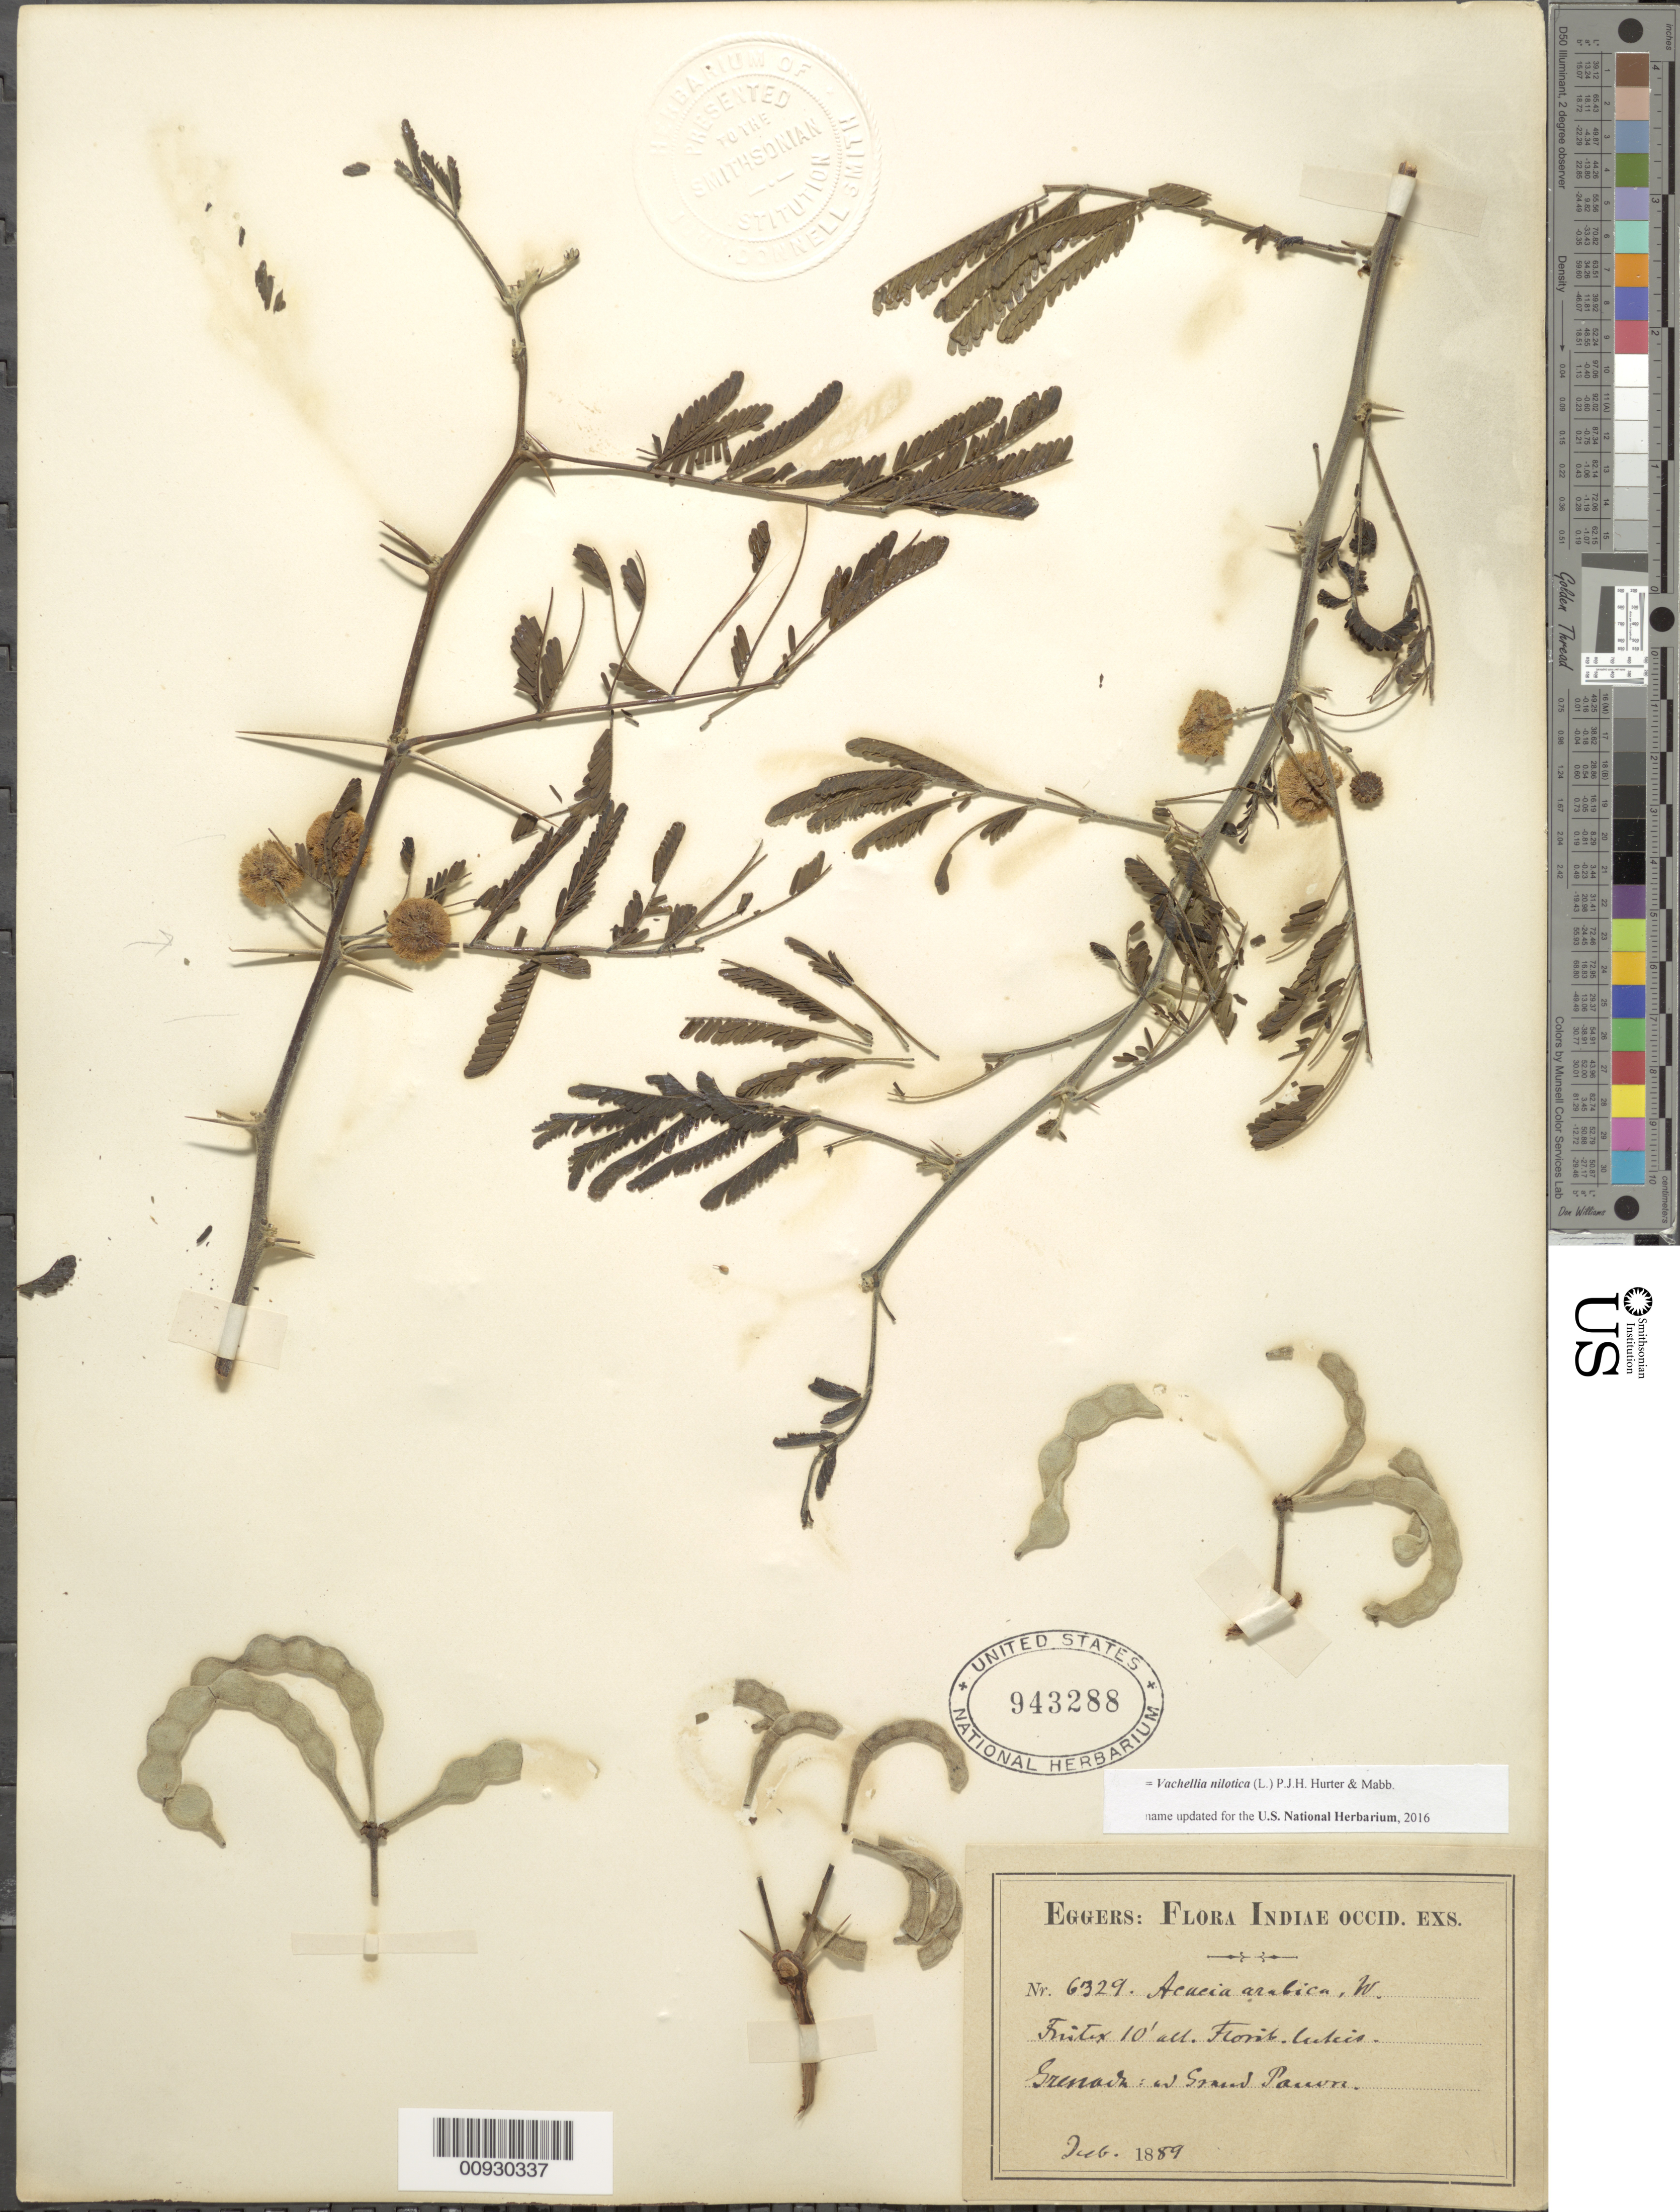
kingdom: Plantae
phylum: Tracheophyta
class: Magnoliopsida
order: Fabales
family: Fabaceae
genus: Vachellia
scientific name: Vachellia nilotica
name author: (L.) P.J.H. Hurter & Mabb.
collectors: H. F. A. von Eggers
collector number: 6329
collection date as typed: Dec 1889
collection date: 1889-12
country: Grenada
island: Grenada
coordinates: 0 N, 0 E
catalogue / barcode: US 943288